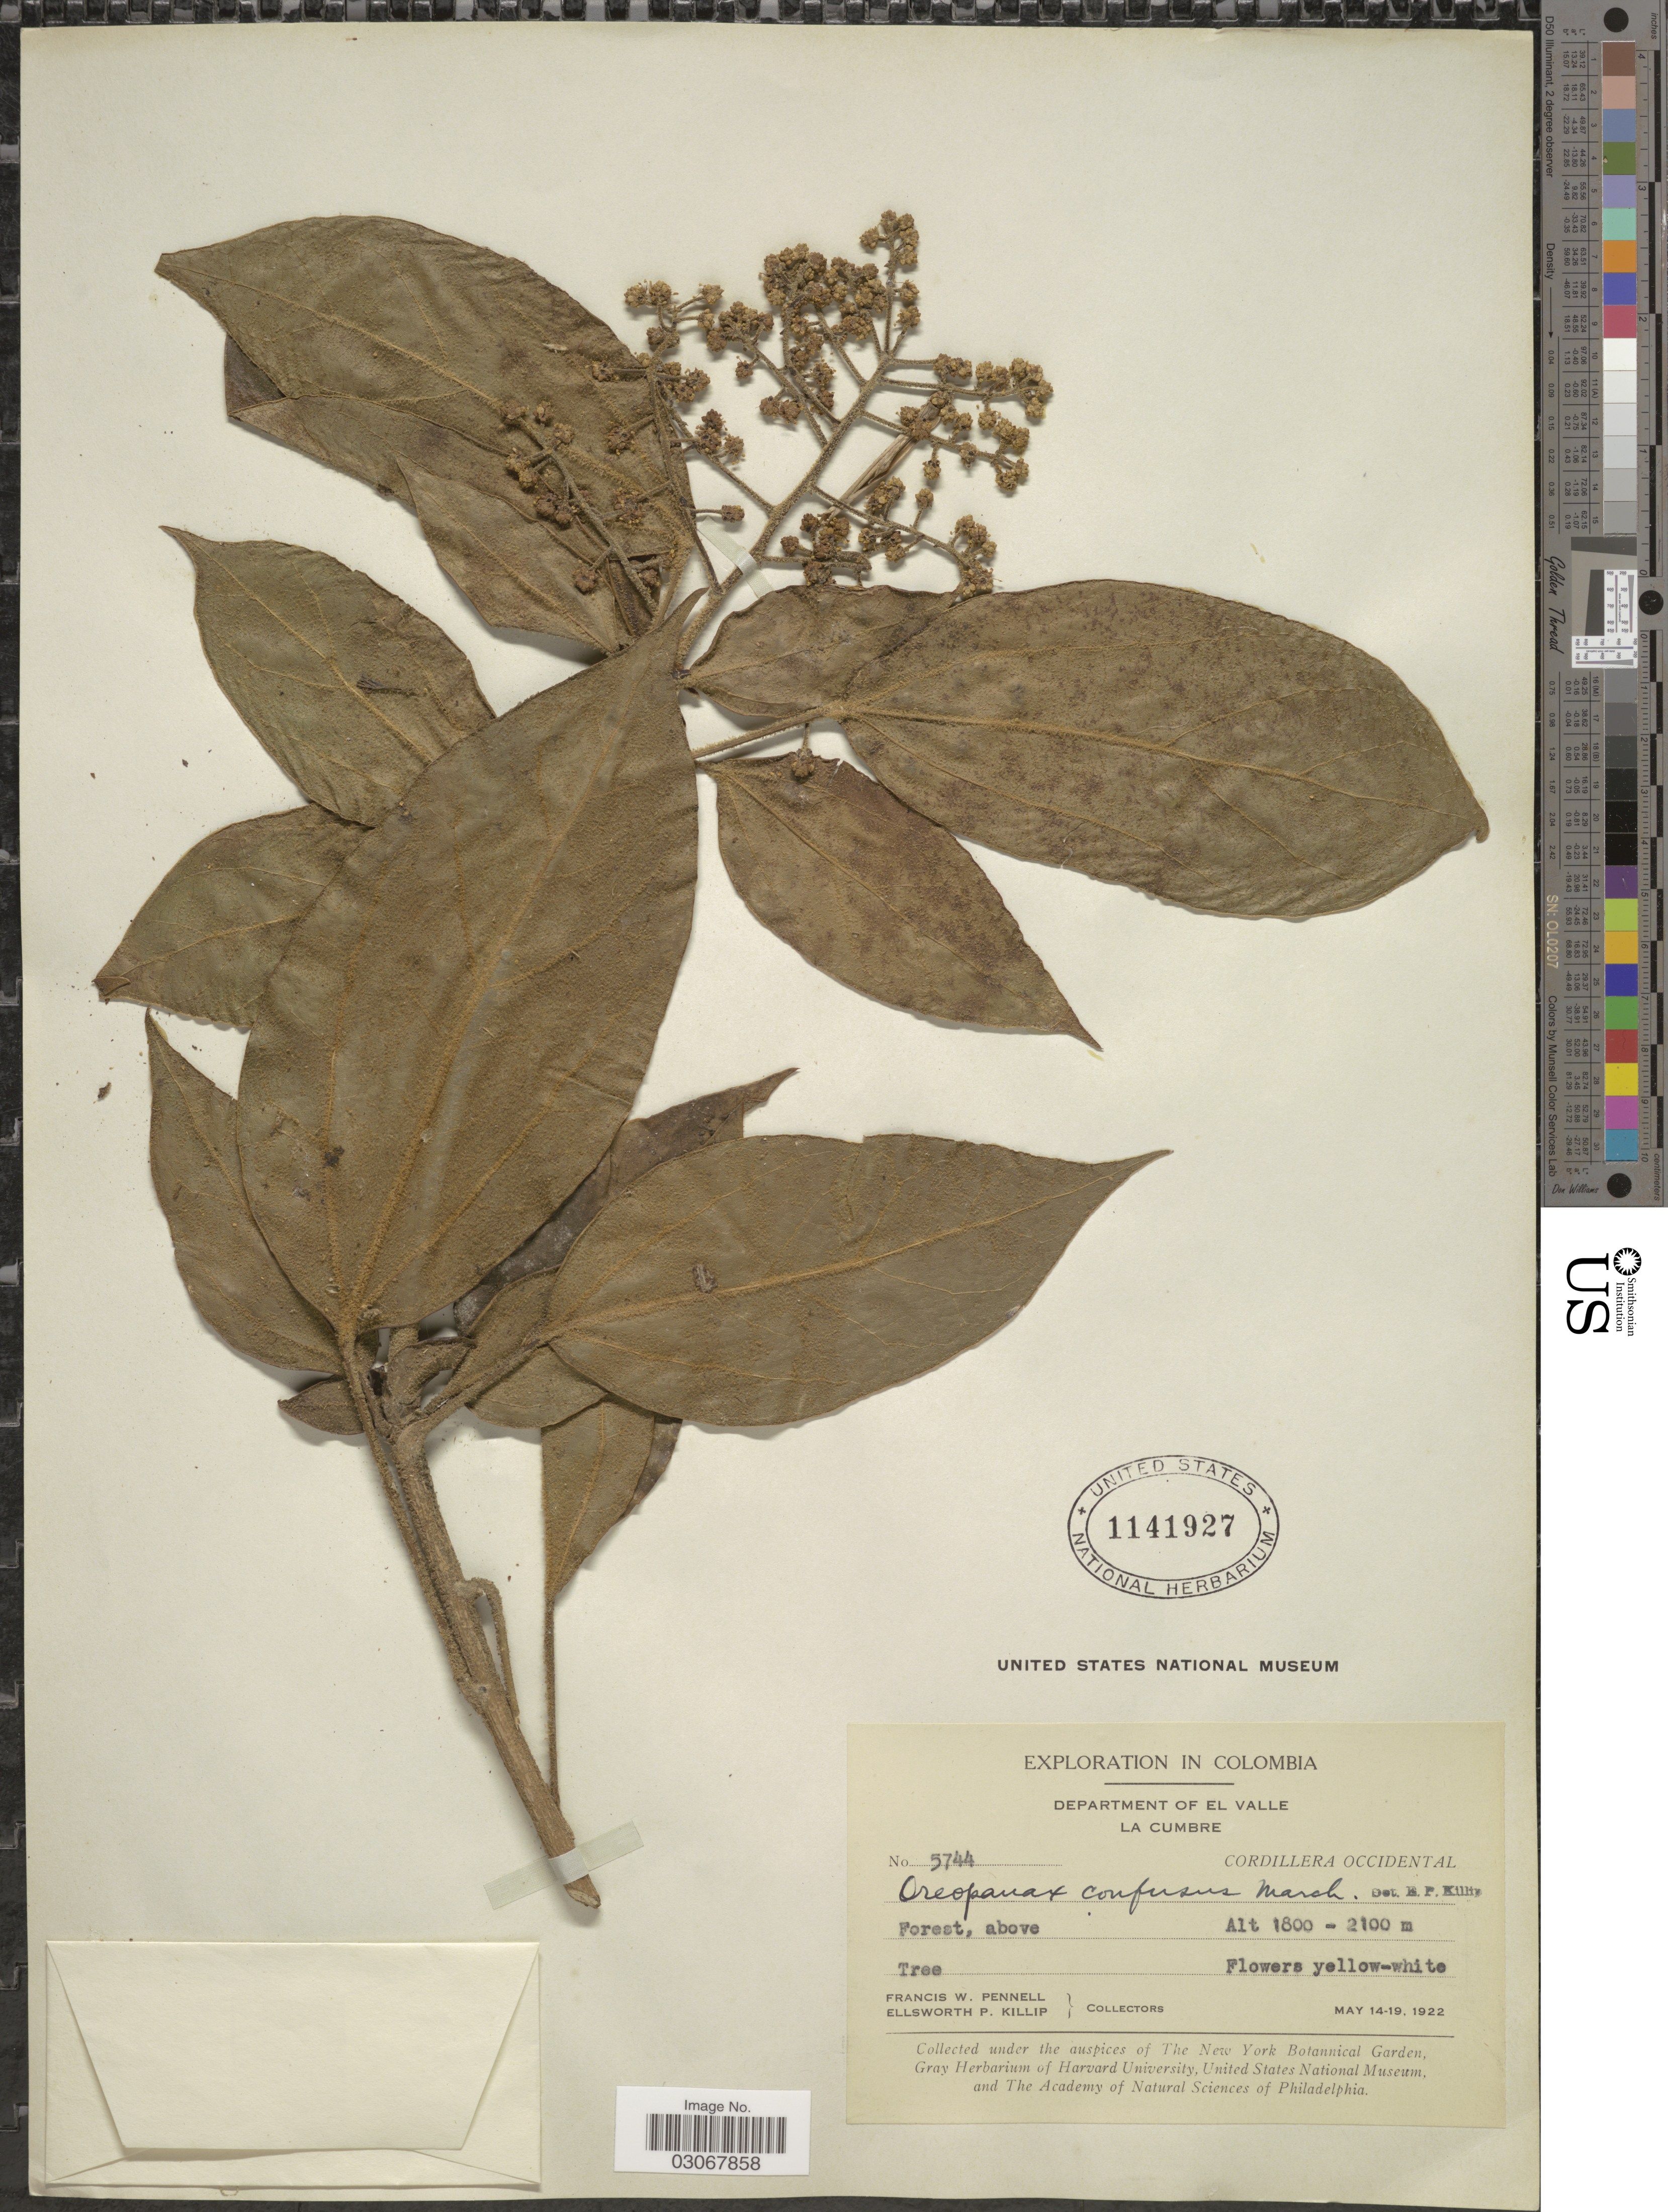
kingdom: Plantae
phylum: Tracheophyta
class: Magnoliopsida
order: Apiales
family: Araliaceae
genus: Oreopanax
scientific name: Oreopanax confusus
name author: March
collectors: F. W. Pennell & E. P. Killip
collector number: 5744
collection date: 1922-05-14/1922-05-19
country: Colombia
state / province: Valle del Cauca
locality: Department of El Valle. La Cumbre. Cordillera Occidental.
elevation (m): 1800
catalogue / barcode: US 1141927